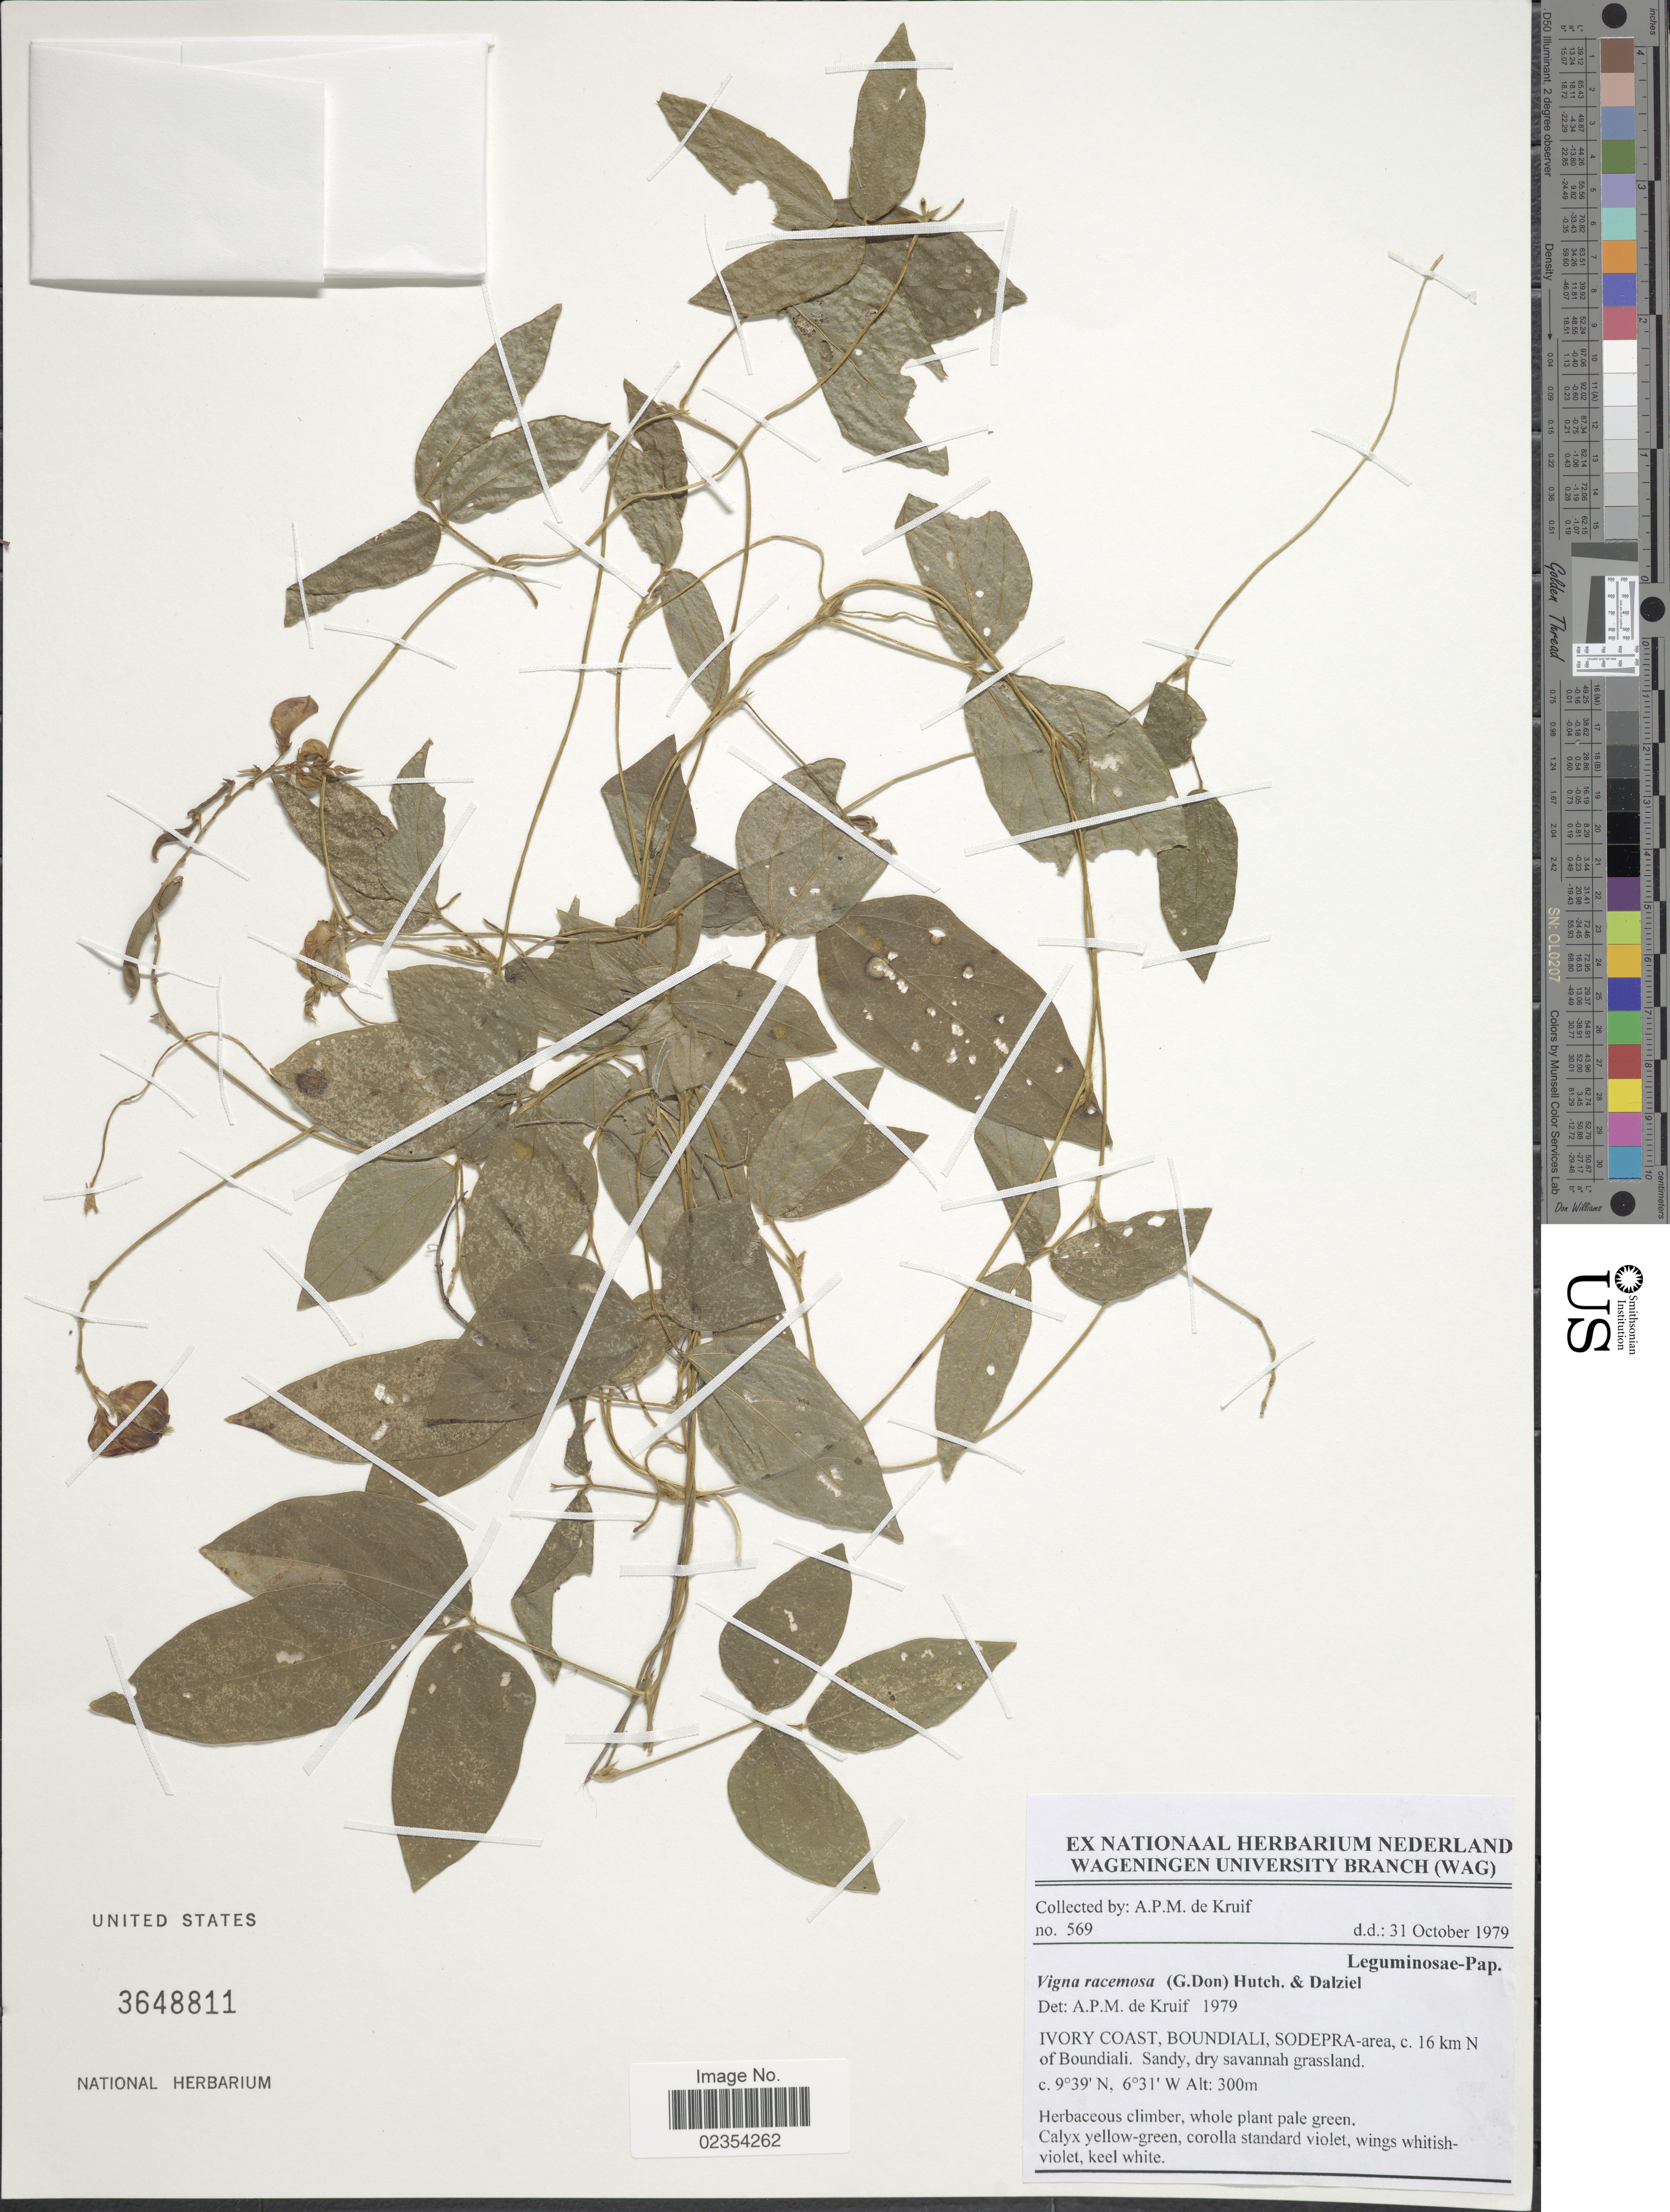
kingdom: Plantae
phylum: Tracheophyta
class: Magnoliopsida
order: Fabales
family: Fabaceae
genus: Vigna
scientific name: Vigna racemosa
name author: (G. Don) Hutch. & Dalziel ex Baker f.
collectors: A. P. de Kruif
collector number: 569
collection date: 1979-10-31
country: Ivory Coast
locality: Boundiali, Sodepra-area, c. 16 km N of Boundiali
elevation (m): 300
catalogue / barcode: US 3648811